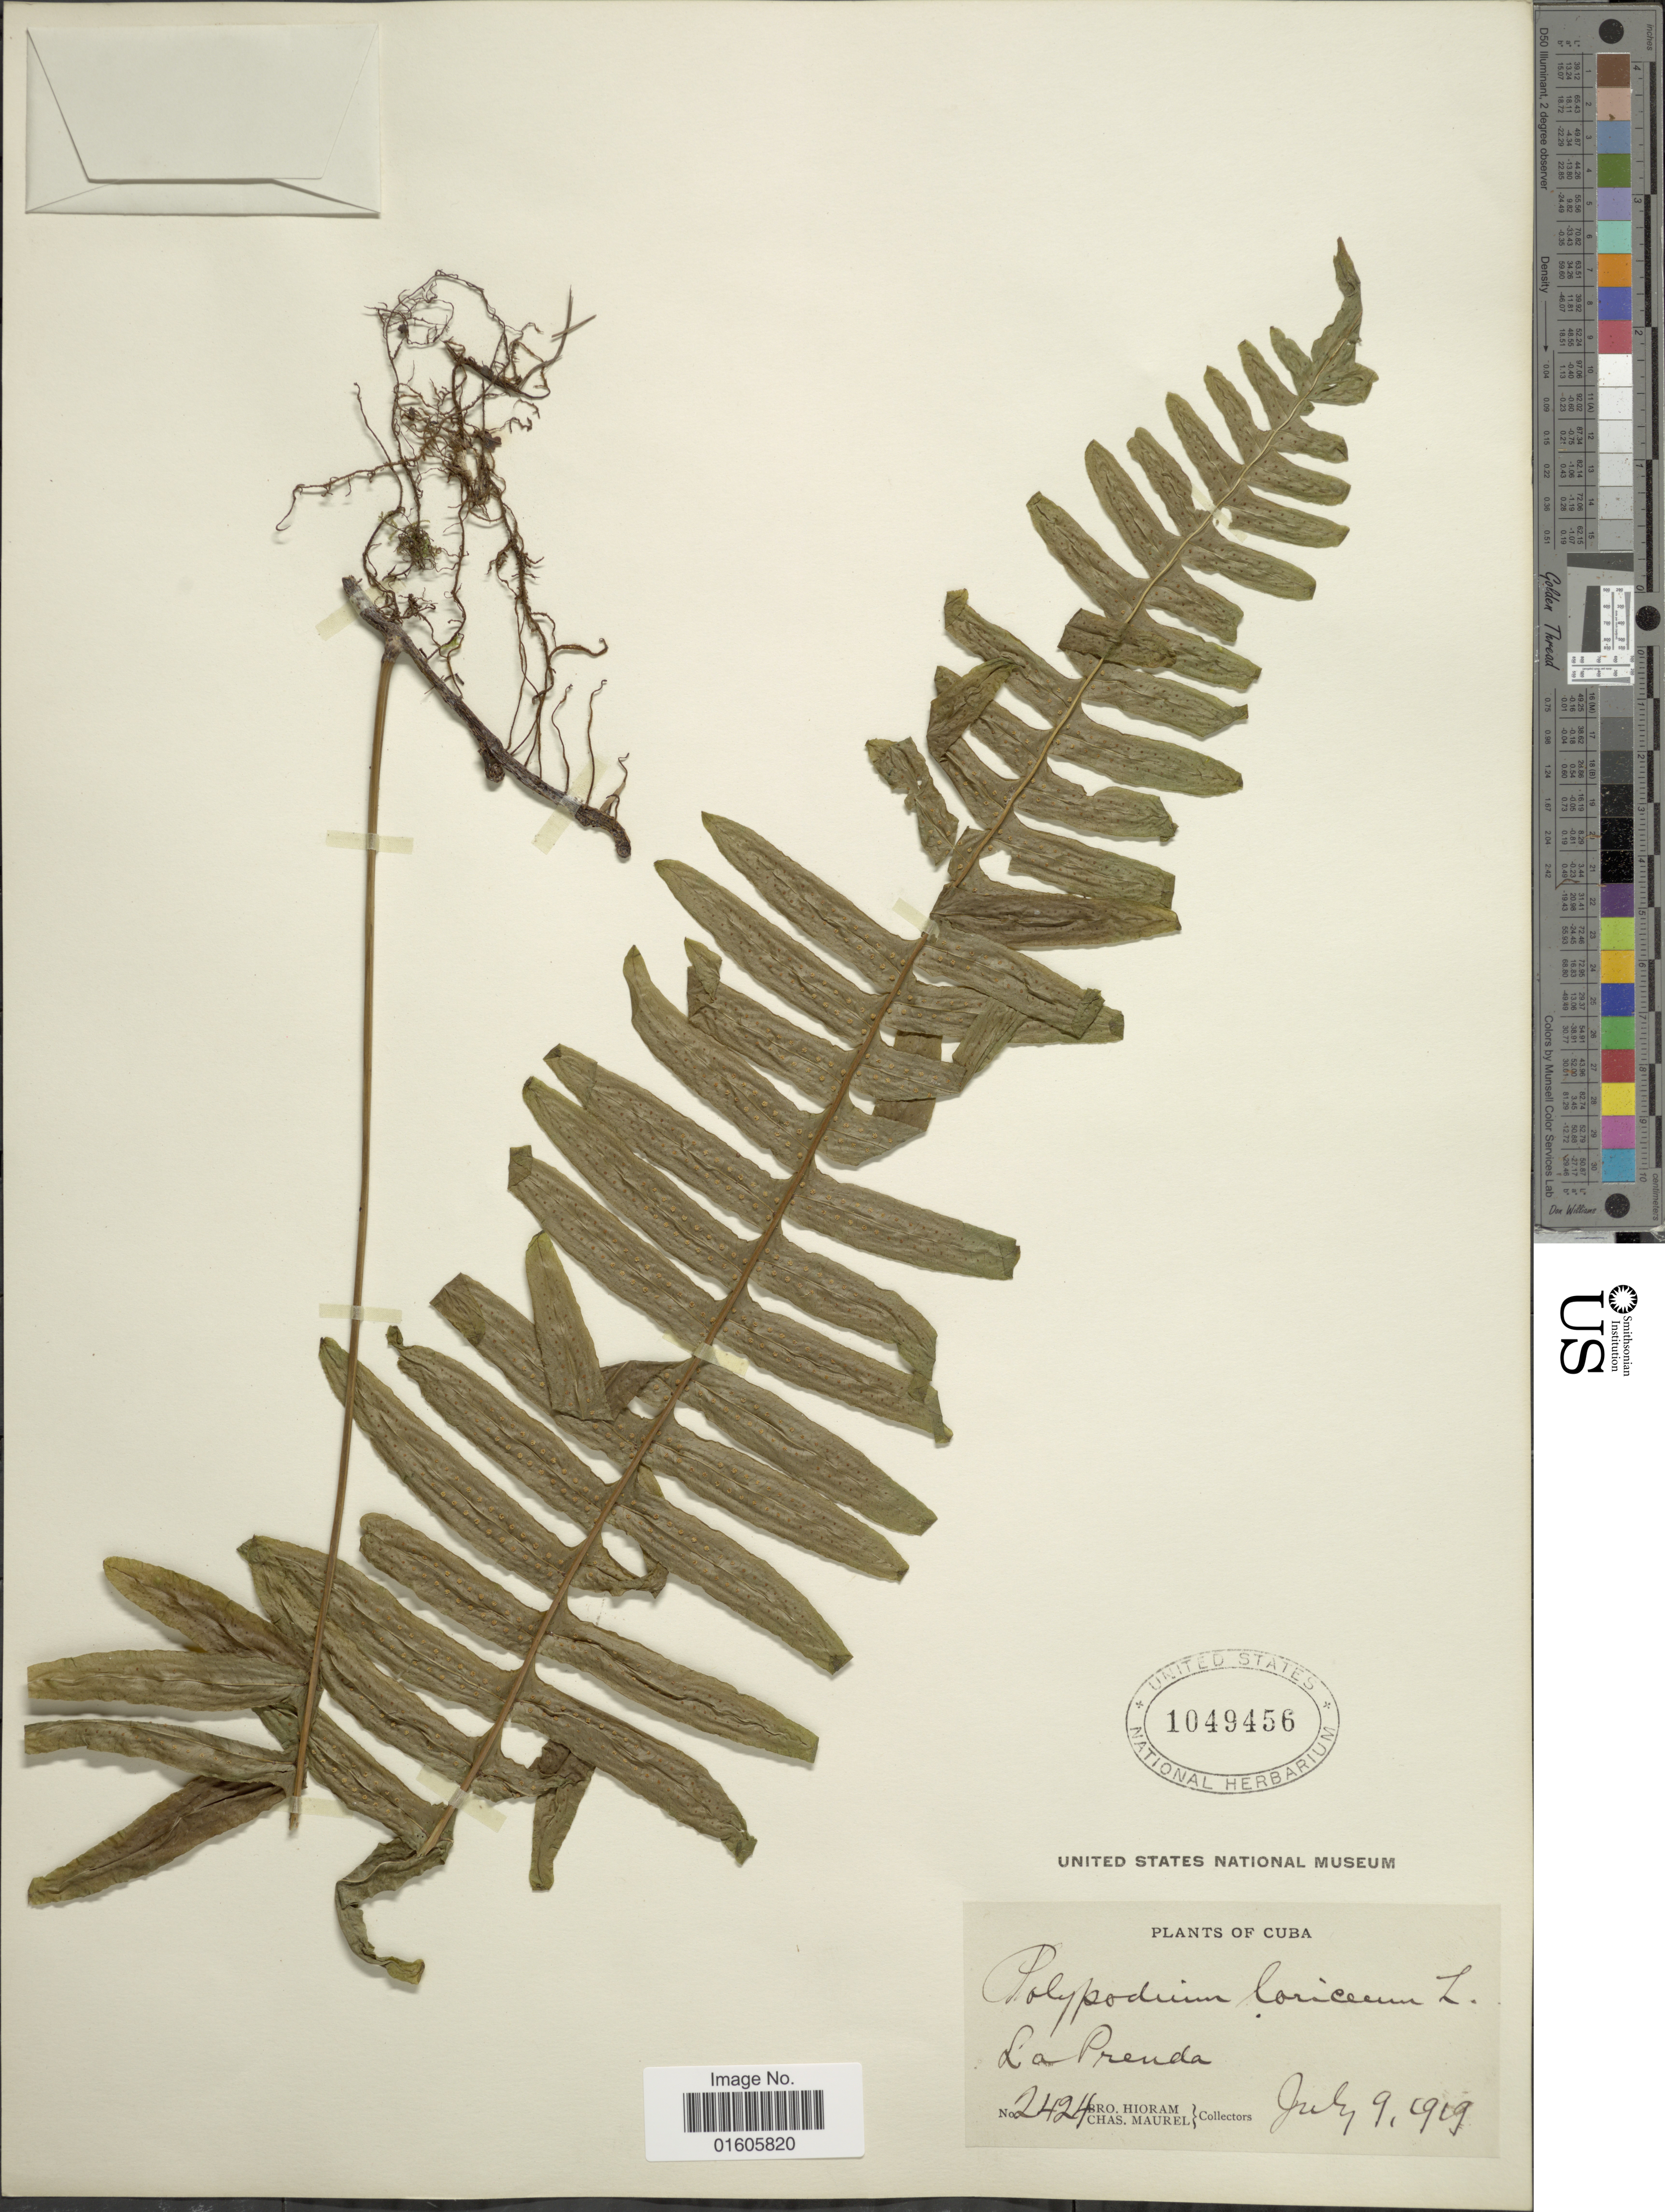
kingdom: Plantae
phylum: Tracheophyta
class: Polypodiopsida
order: Polypodiales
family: Polypodiaceae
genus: Serpocaulon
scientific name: Serpocaulon loriceum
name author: (L.) A.R. Sm.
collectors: Bro. Hioram & C. Maurel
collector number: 2424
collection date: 1919-07-09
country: Cuba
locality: La Prenda.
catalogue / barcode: US 1049456